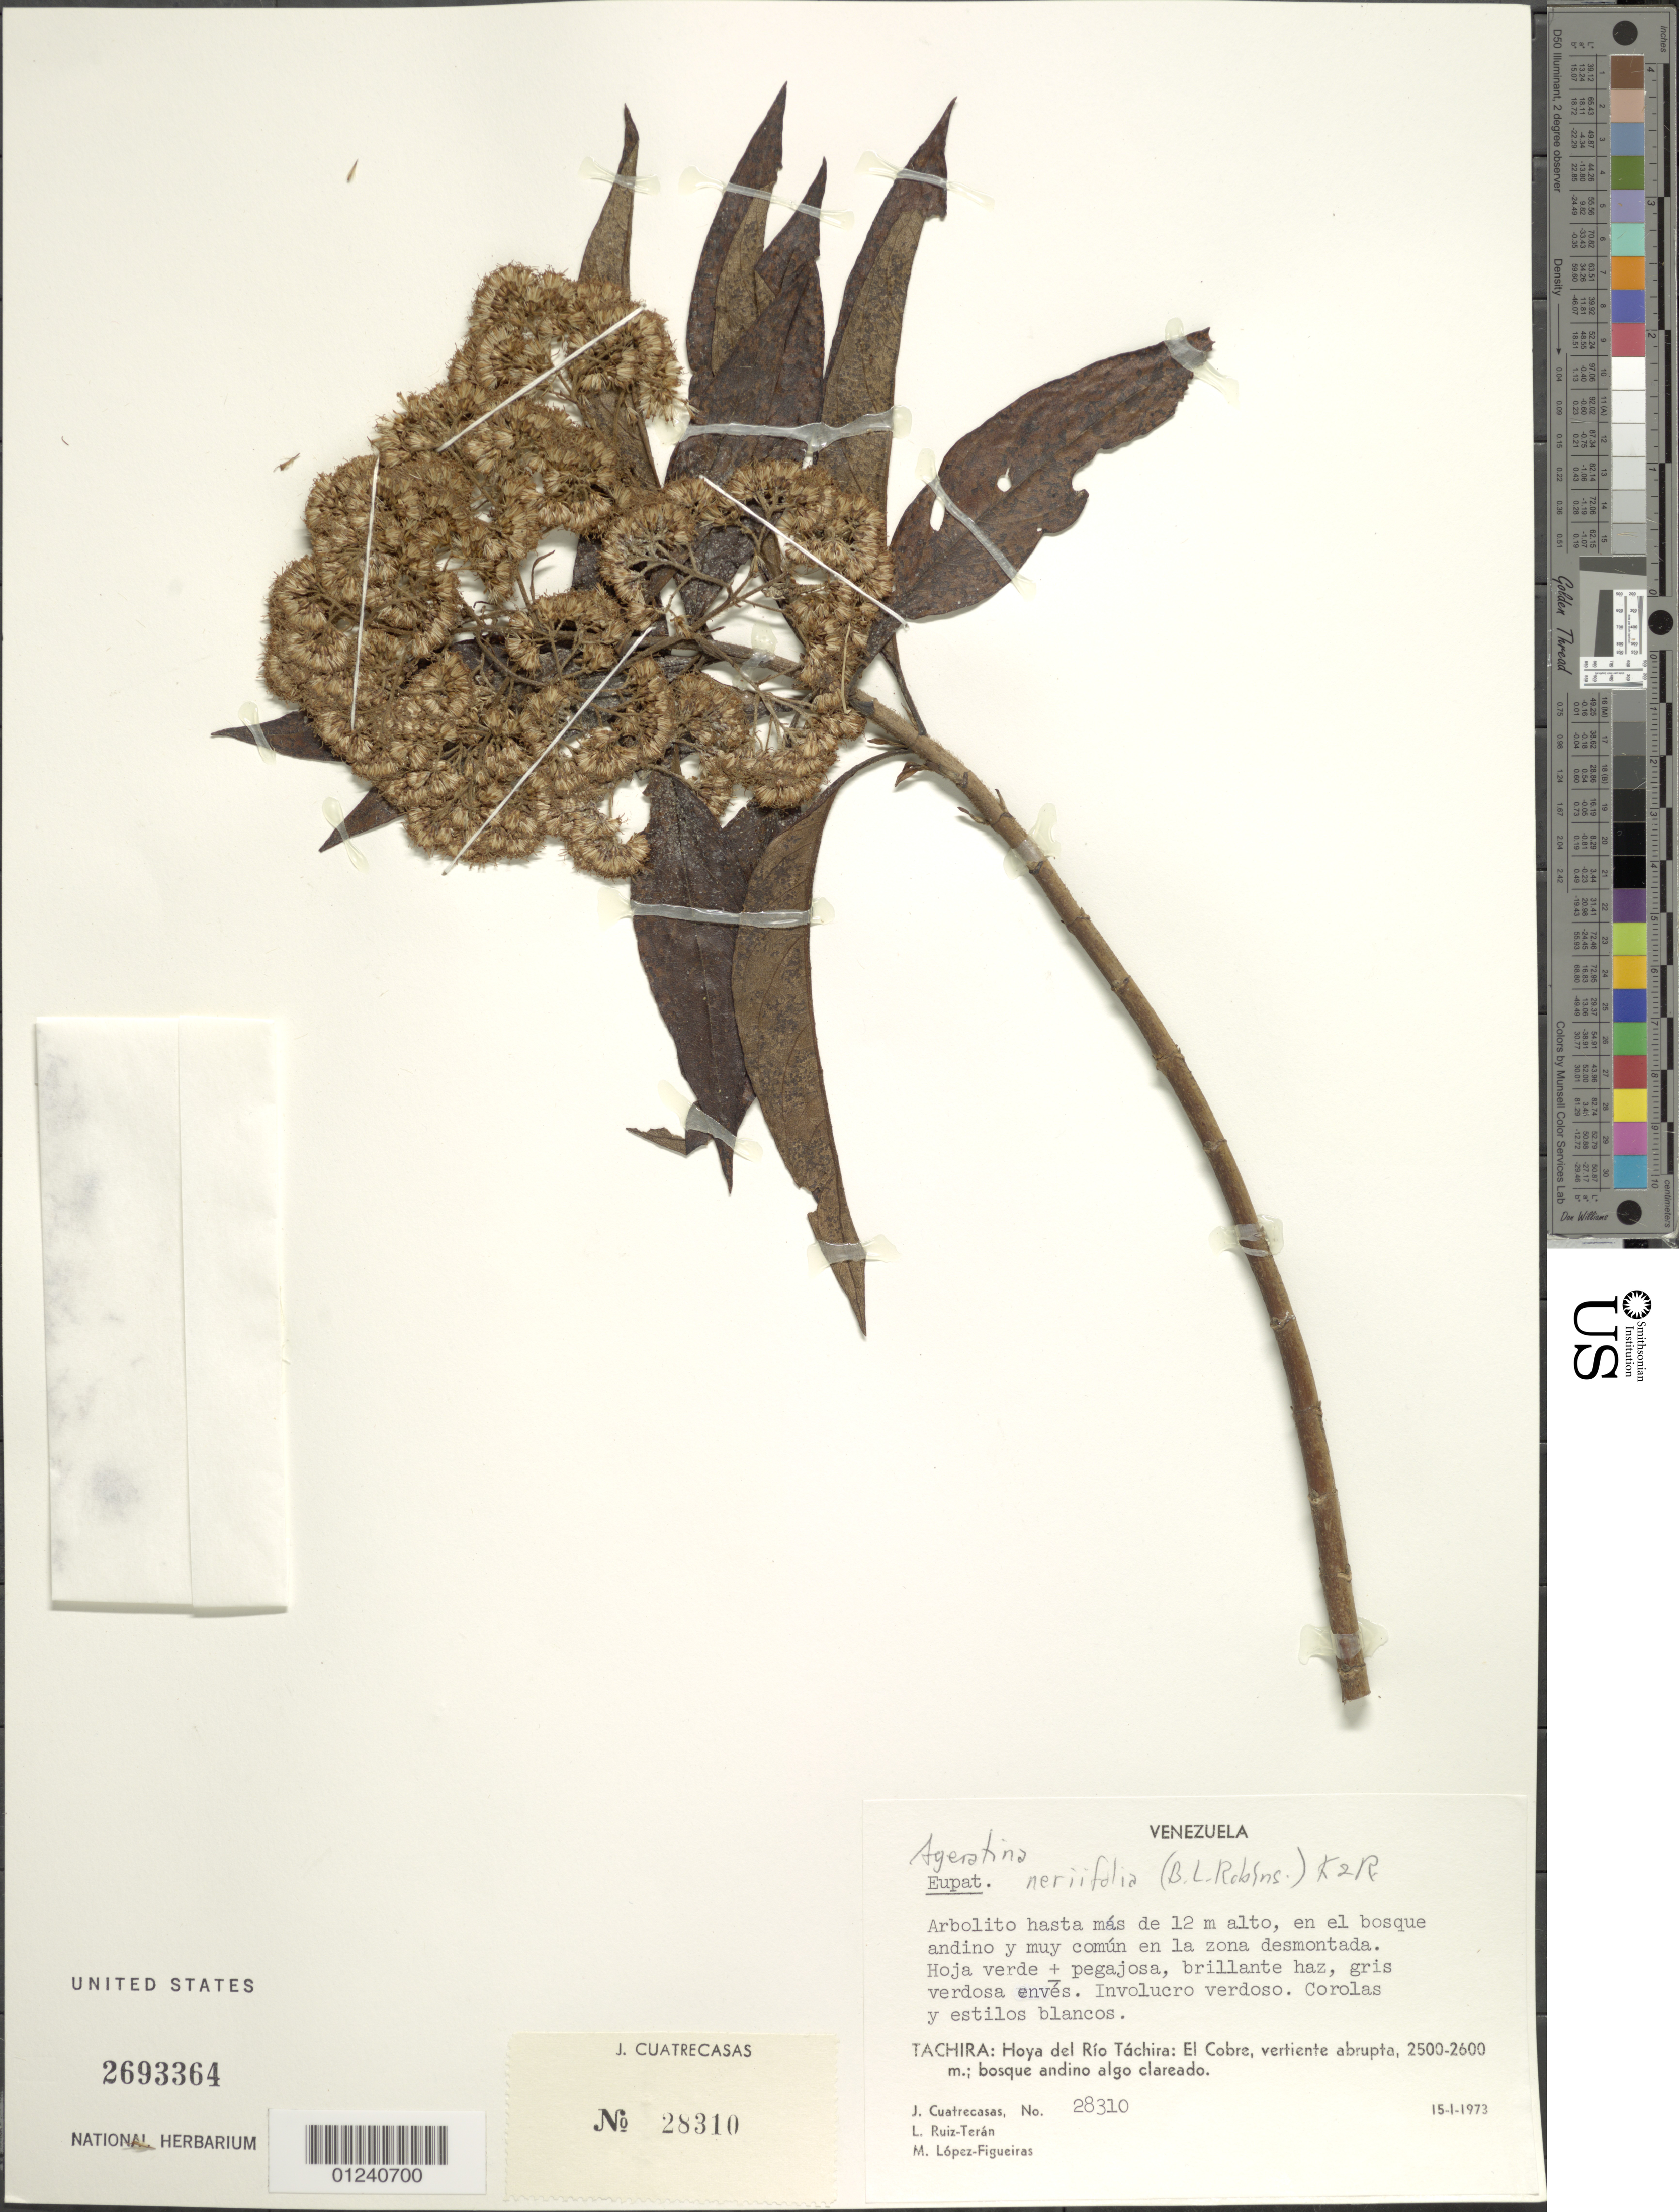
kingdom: Plantae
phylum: Tracheophyta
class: Magnoliopsida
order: Asterales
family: Asteraceae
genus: Ageratina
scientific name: Ageratina neriifolia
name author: (B.L. Rob.) R.M. King & H. Rob.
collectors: J. Cuatrecasas, L. E. Ruíz-Terán & M. López Figueiras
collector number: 28310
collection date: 1973-01-15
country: Venezuela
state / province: Táchira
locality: Hoya del Río Táchira: El Cobre, vertiente abrupta, bosque andino algo clareado.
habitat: bosque andino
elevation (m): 2500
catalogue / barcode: US 2693364